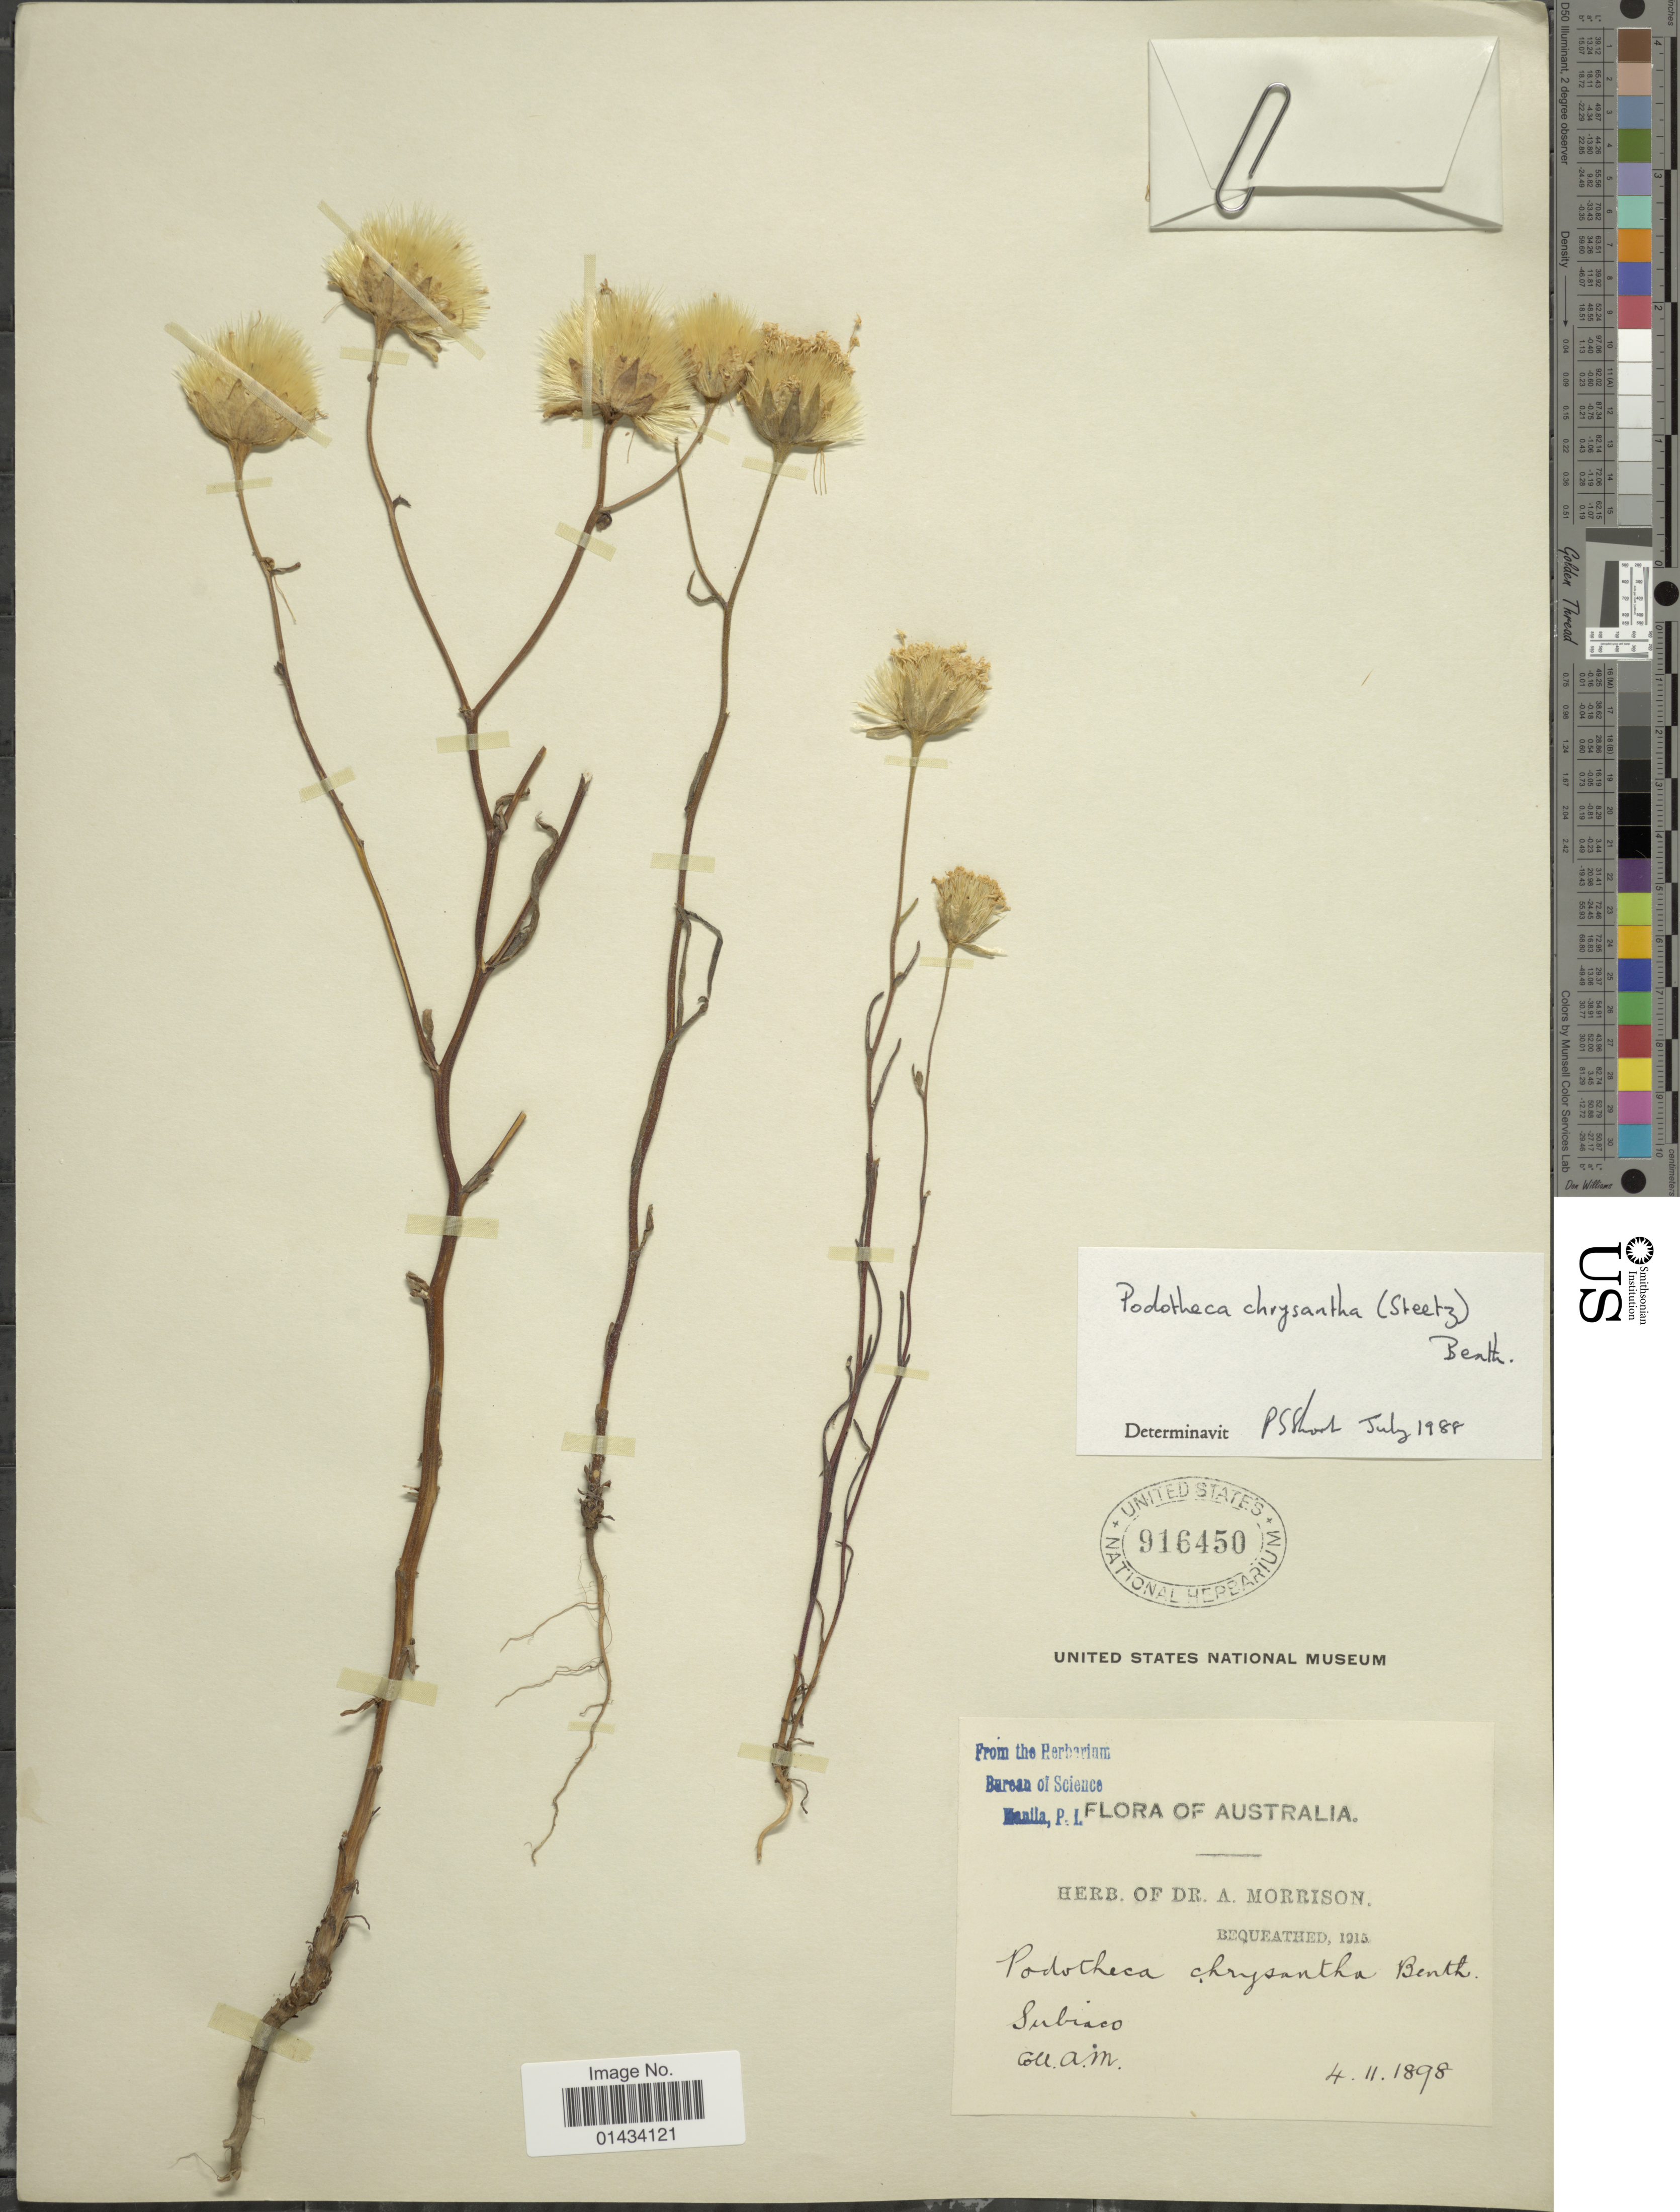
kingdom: Plantae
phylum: Tracheophyta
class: Magnoliopsida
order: Asterales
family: Asteraceae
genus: Podotheca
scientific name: Podotheca chrysantha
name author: (Steetz) Benth.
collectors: A. Morrison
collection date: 1898-11-04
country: Australia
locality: Subiaco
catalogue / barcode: US 916450